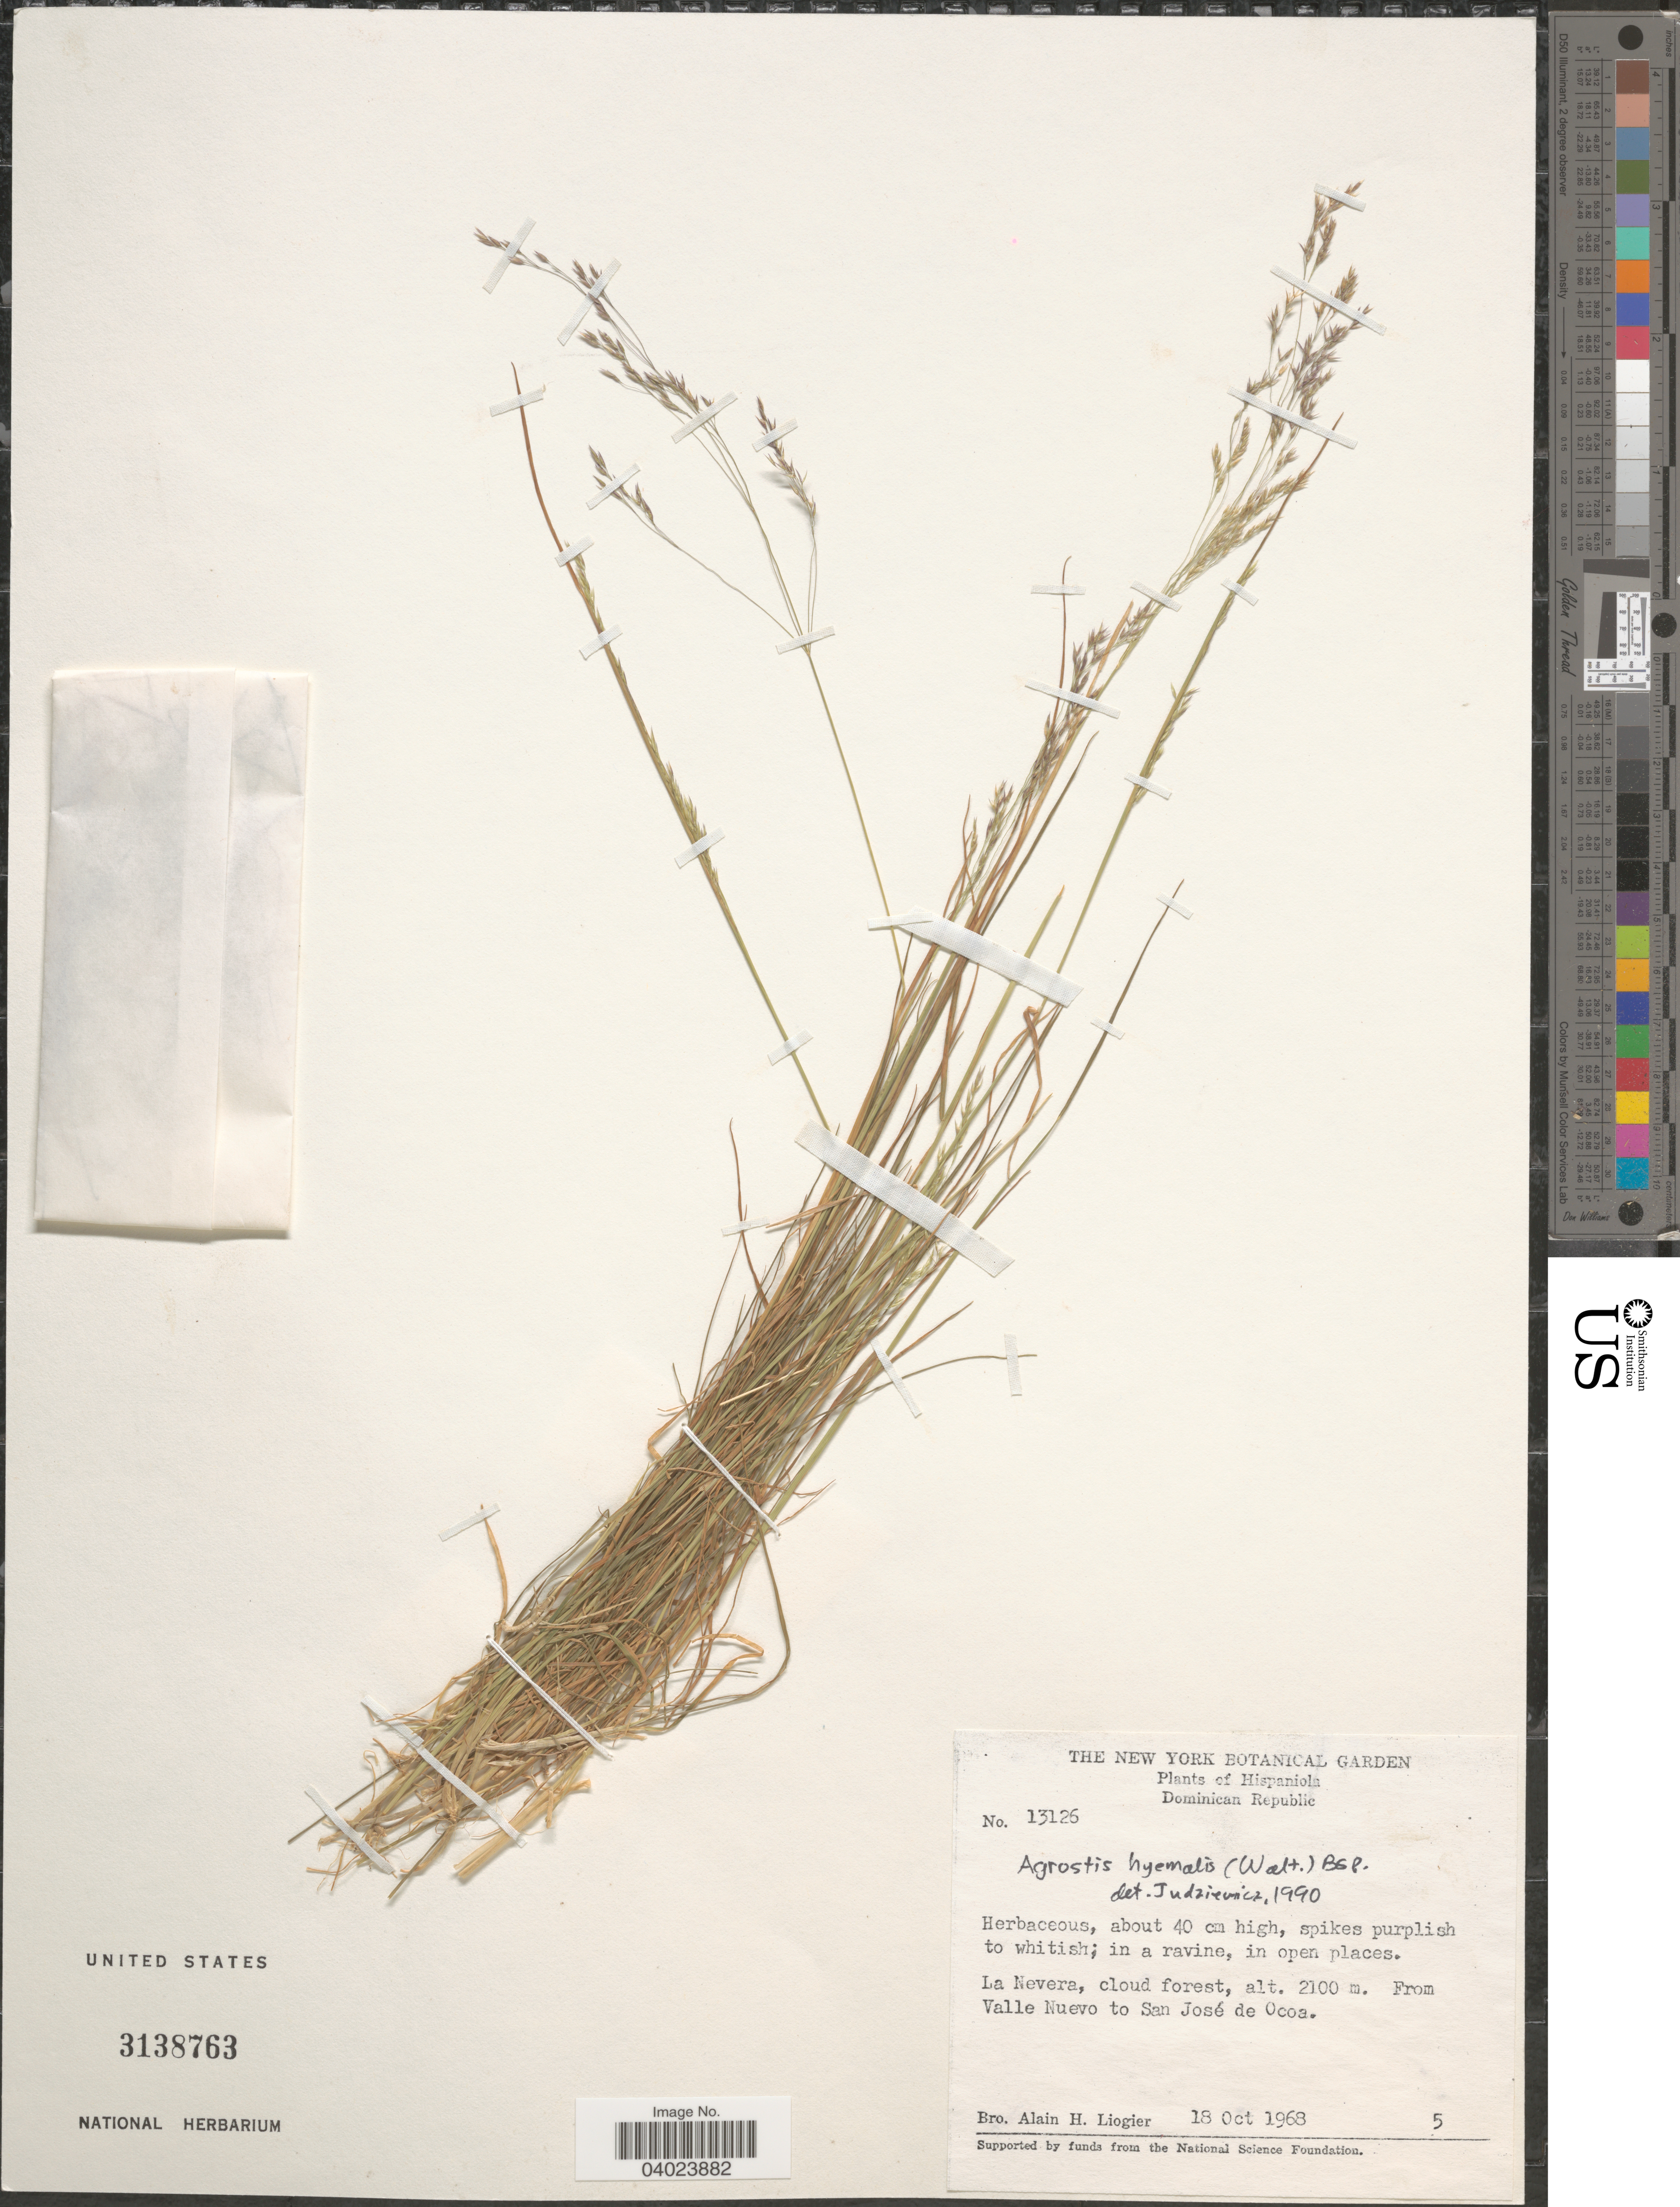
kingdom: Plantae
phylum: Tracheophyta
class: Liliopsida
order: Poales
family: Poaceae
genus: Agrostis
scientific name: Agrostis hyemalis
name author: (Walter) Britton et al.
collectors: A. H. Liogier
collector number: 13126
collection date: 1968-10-18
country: Dominican Republic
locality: Hispaniola. La Nevera, cloud forest. From Valle Nuevo to San José de Ocoa.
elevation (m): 2100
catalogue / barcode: US 3138763